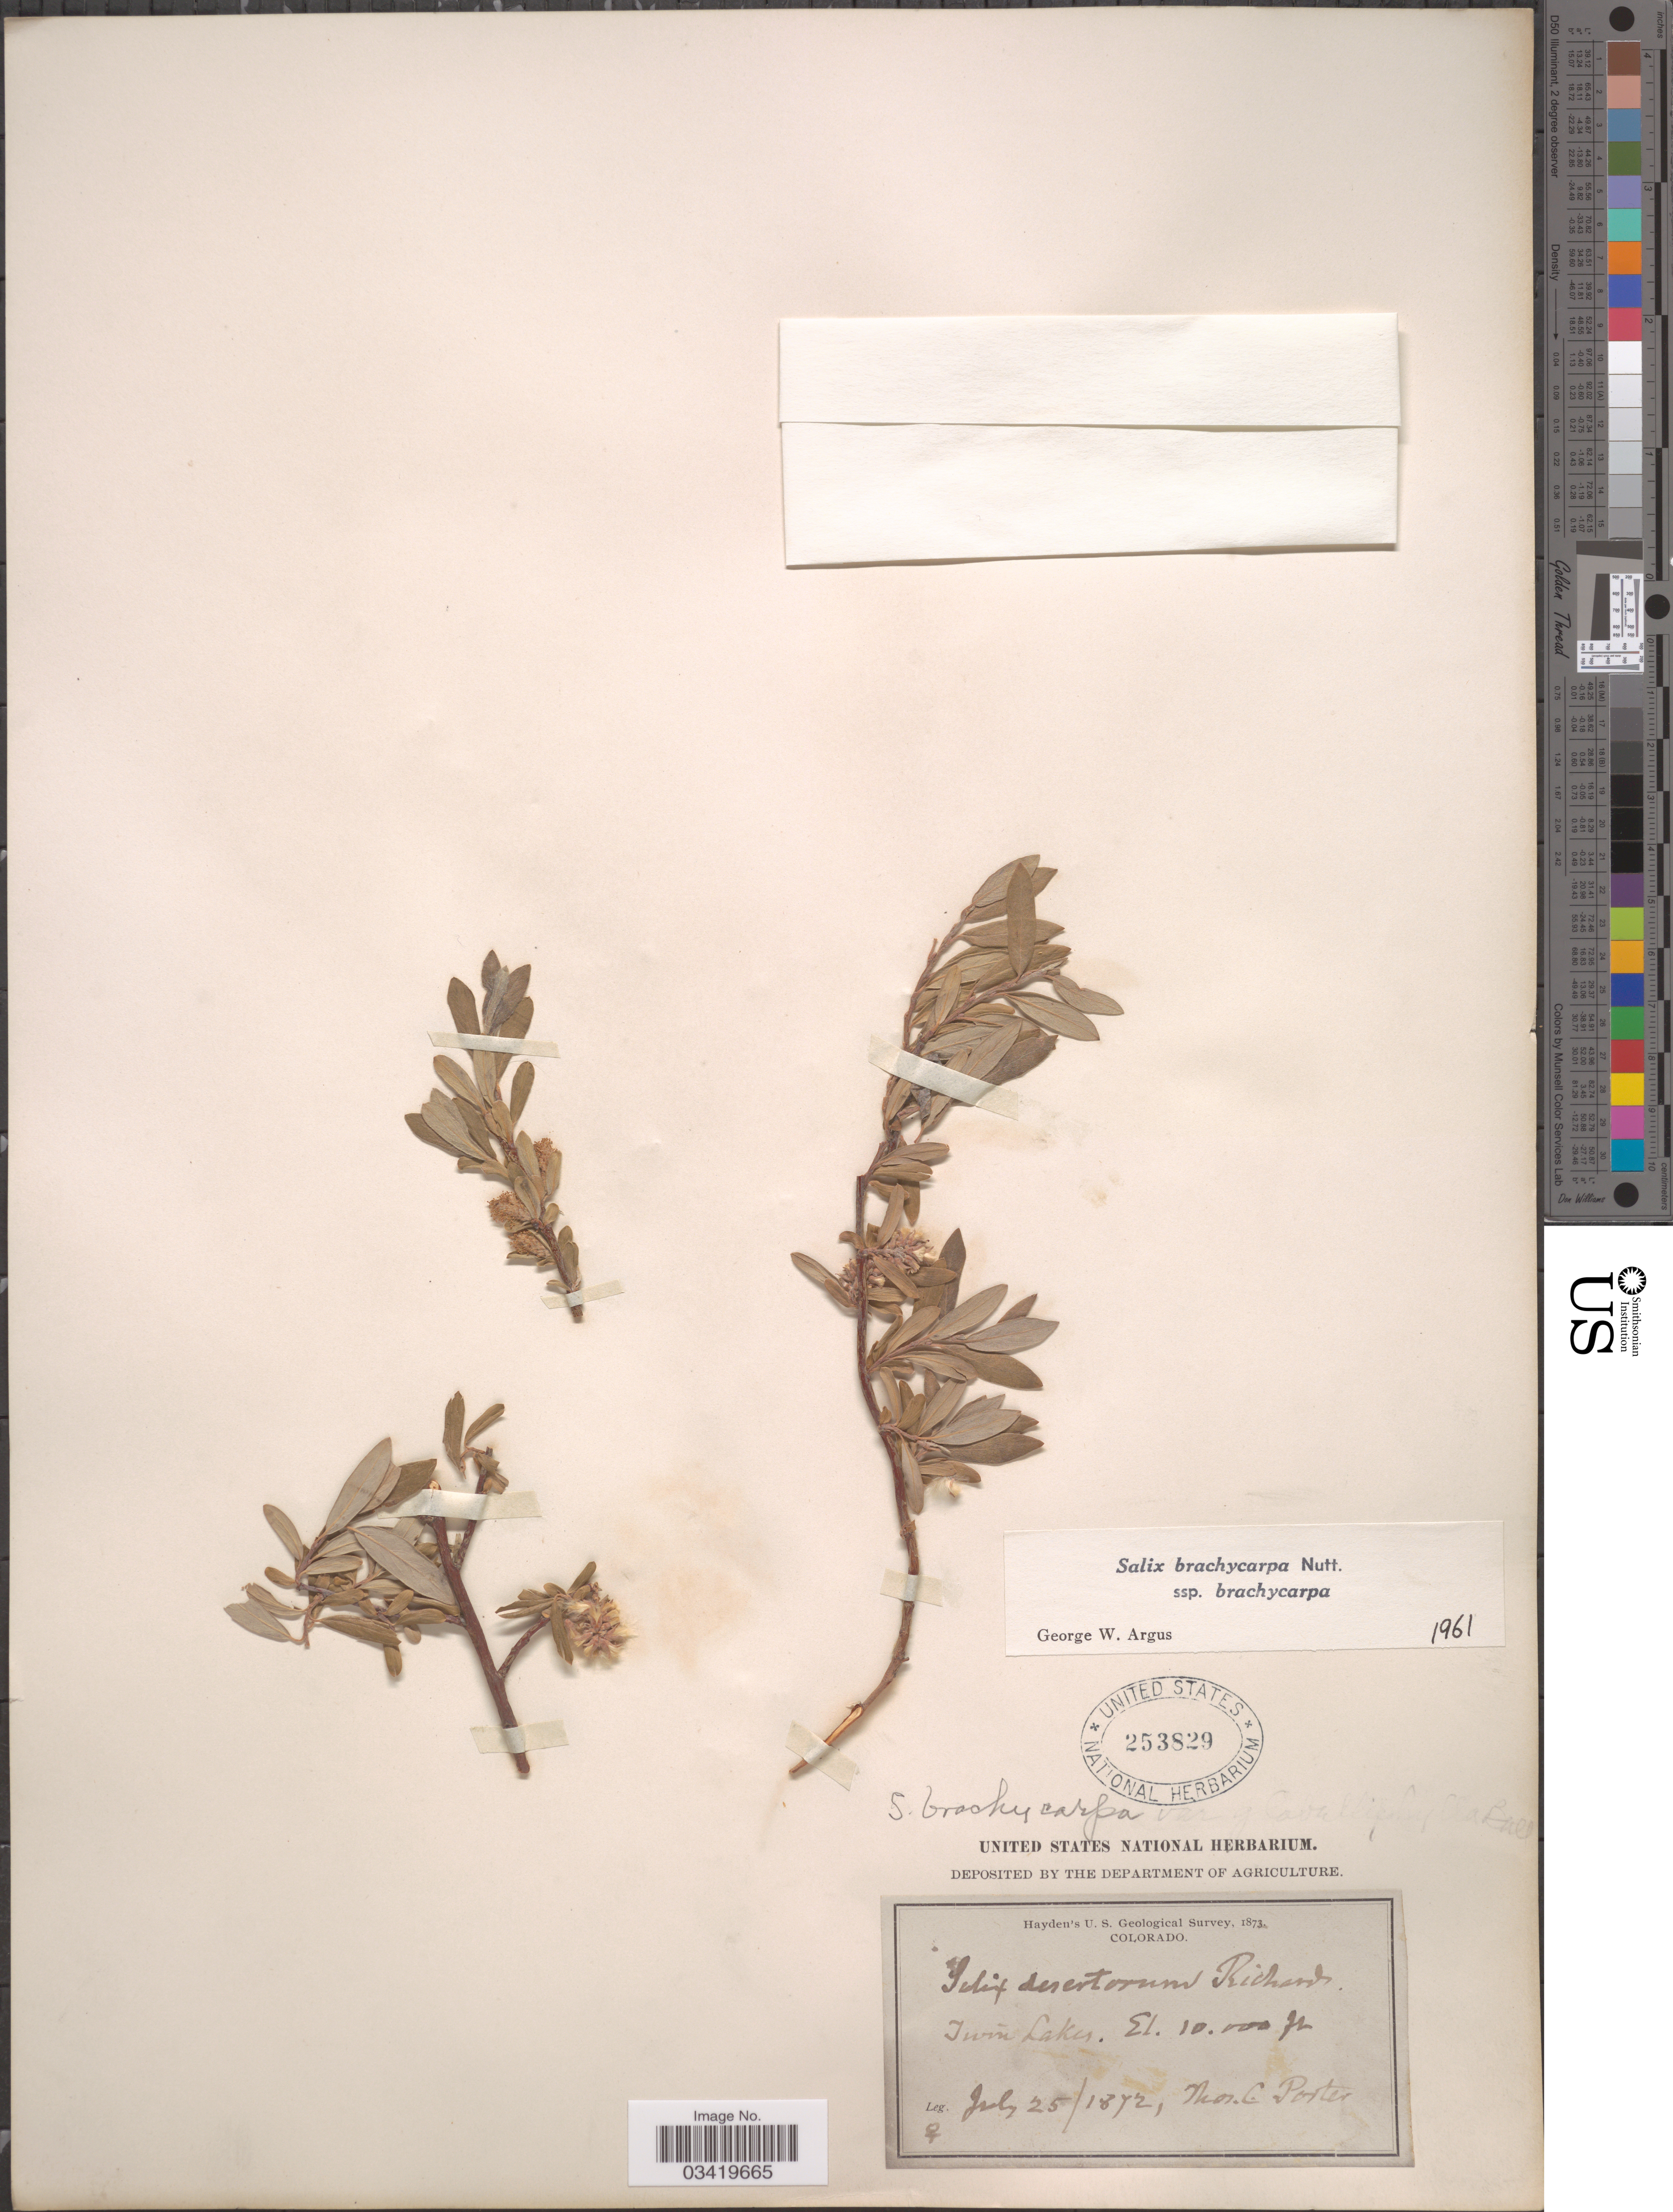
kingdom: Plantae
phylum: Tracheophyta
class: Magnoliopsida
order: Malpighiales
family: Salicaceae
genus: Salix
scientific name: Salix brachycarpa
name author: Nutt.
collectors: T. Porter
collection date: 1892-07-25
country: United States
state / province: Colorado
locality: Twin Lakes.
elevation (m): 3048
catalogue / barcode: US 253829